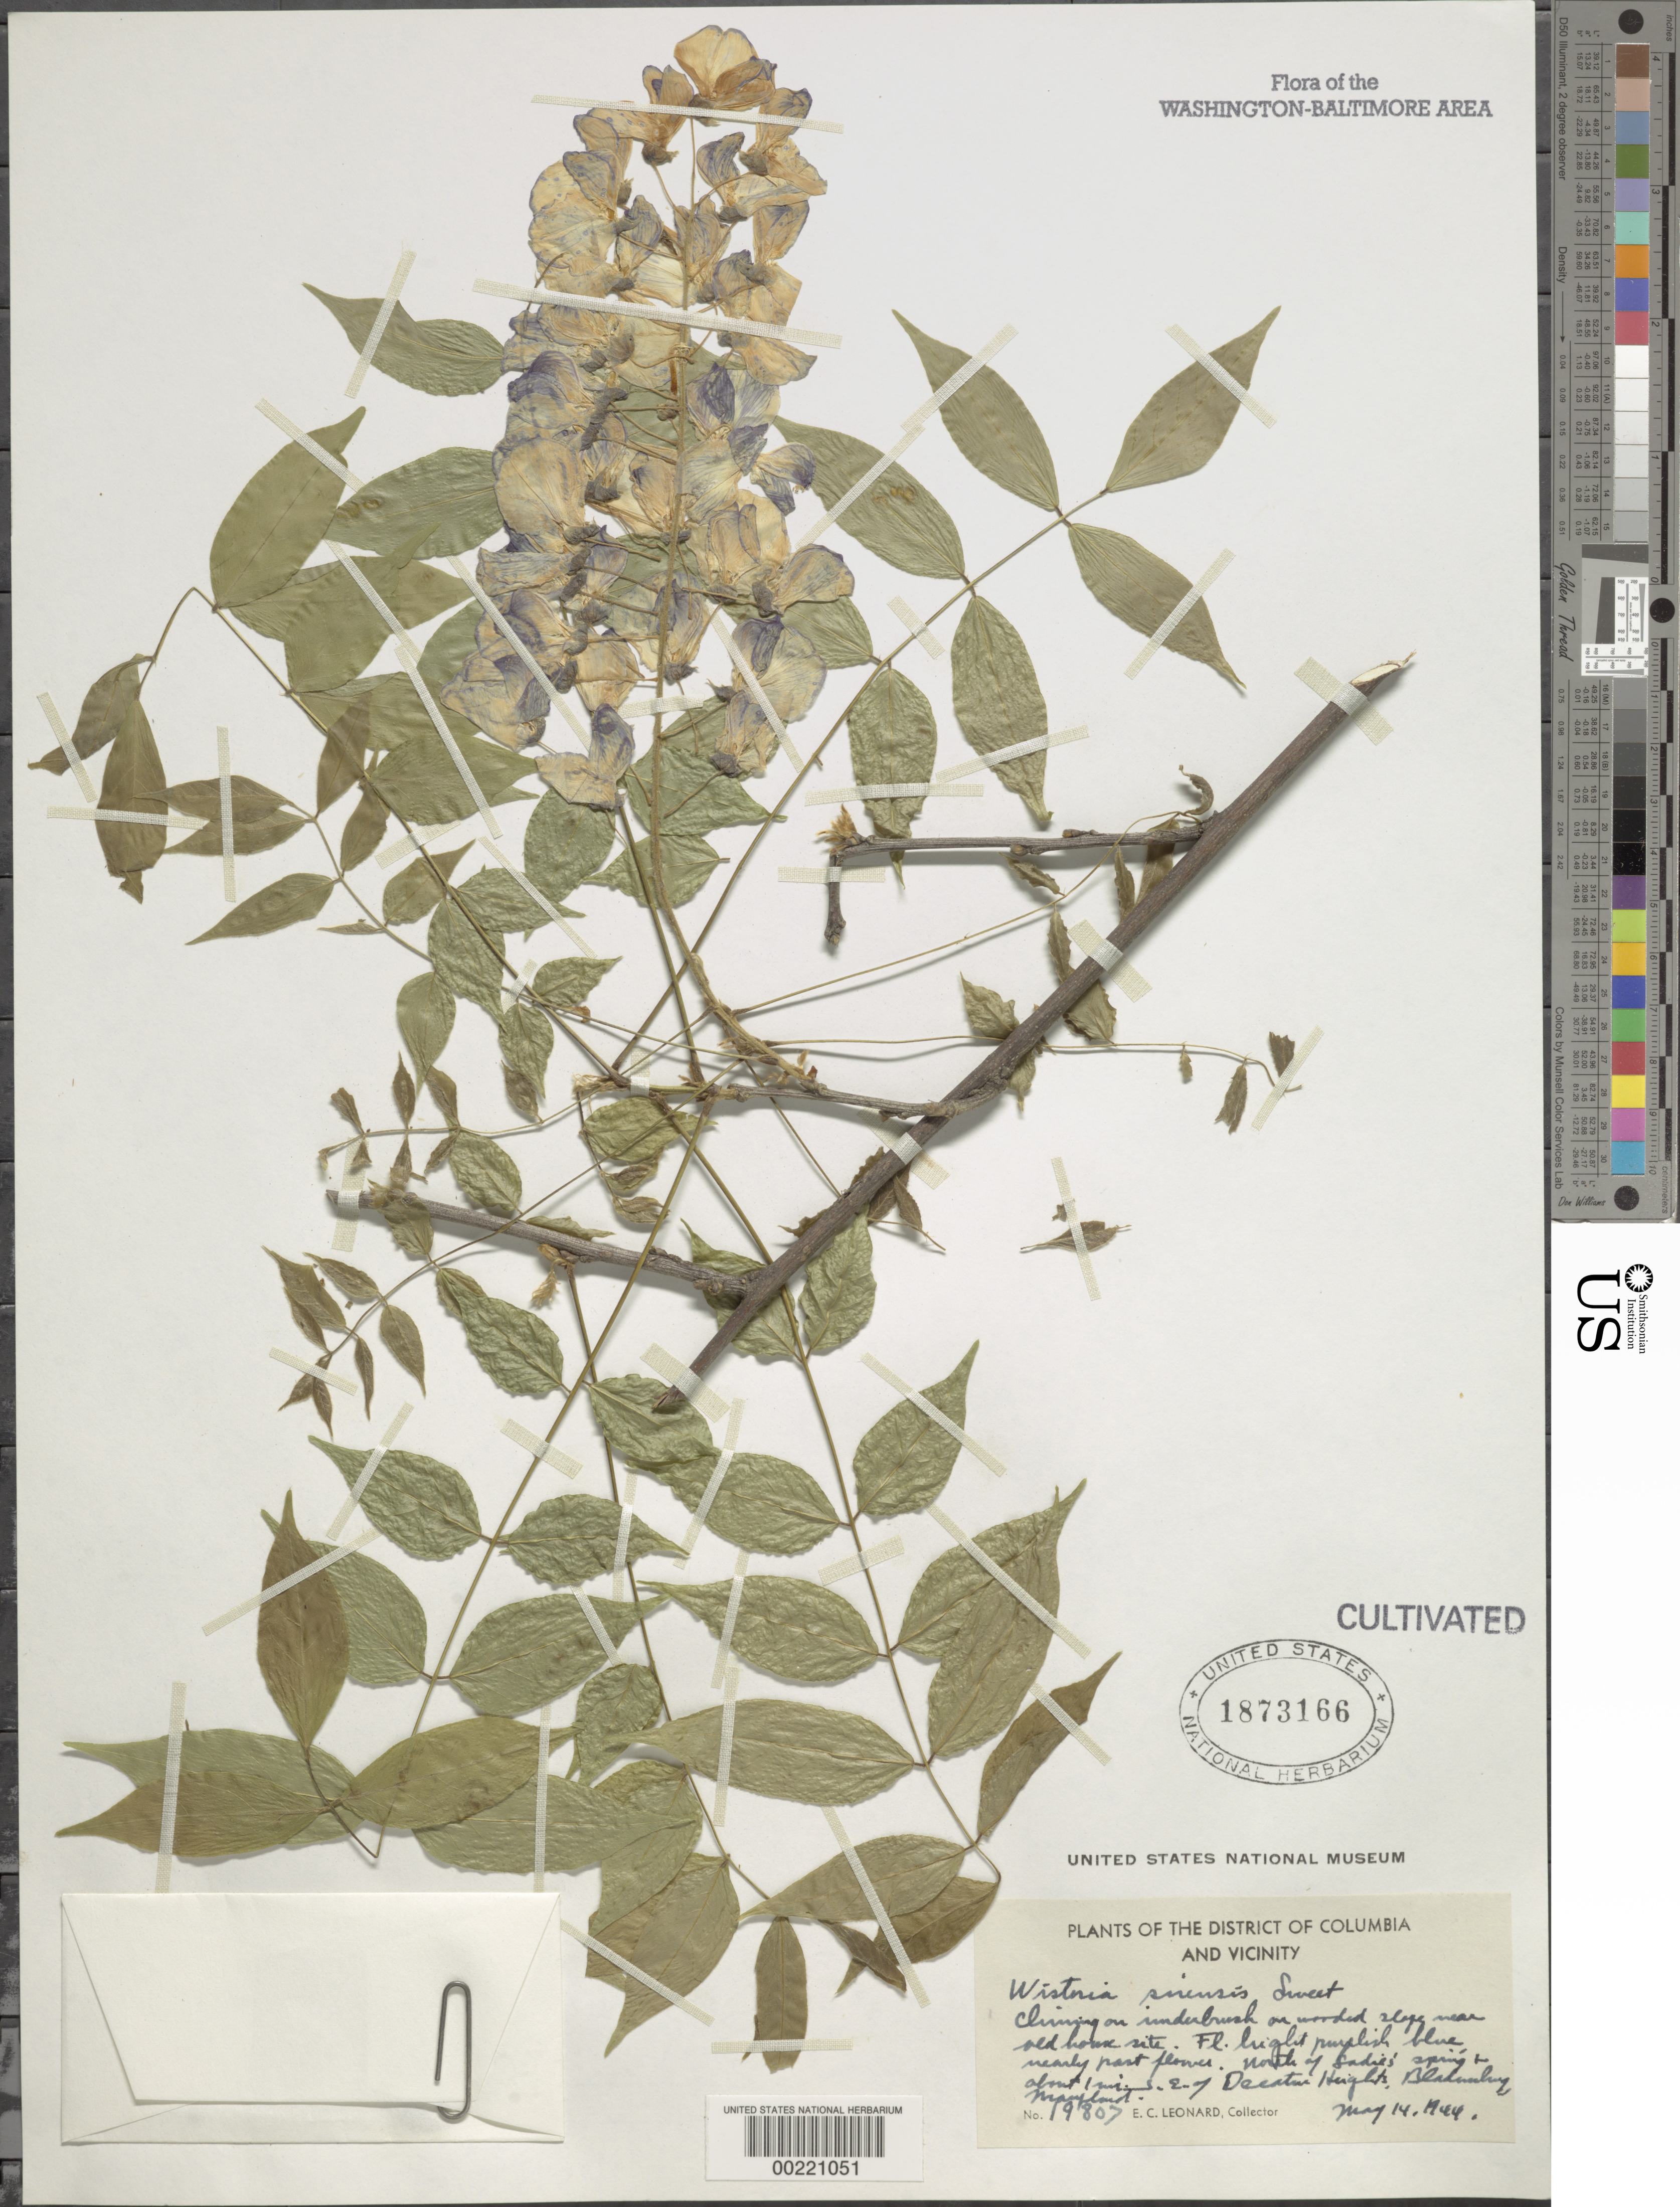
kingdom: Plantae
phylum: Tracheophyta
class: Magnoliopsida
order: Fabales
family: Fabaceae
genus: Wisteria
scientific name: Wisteria sinensis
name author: (Sims) DC.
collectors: E. C. Leonard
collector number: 19807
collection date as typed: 14 May 1944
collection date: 1944-05-14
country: United States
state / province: Maryland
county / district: Prince George's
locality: Bladensburg, N of Sadie's Spring and about 1 mi. E of Decatur Heights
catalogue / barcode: US 1873166